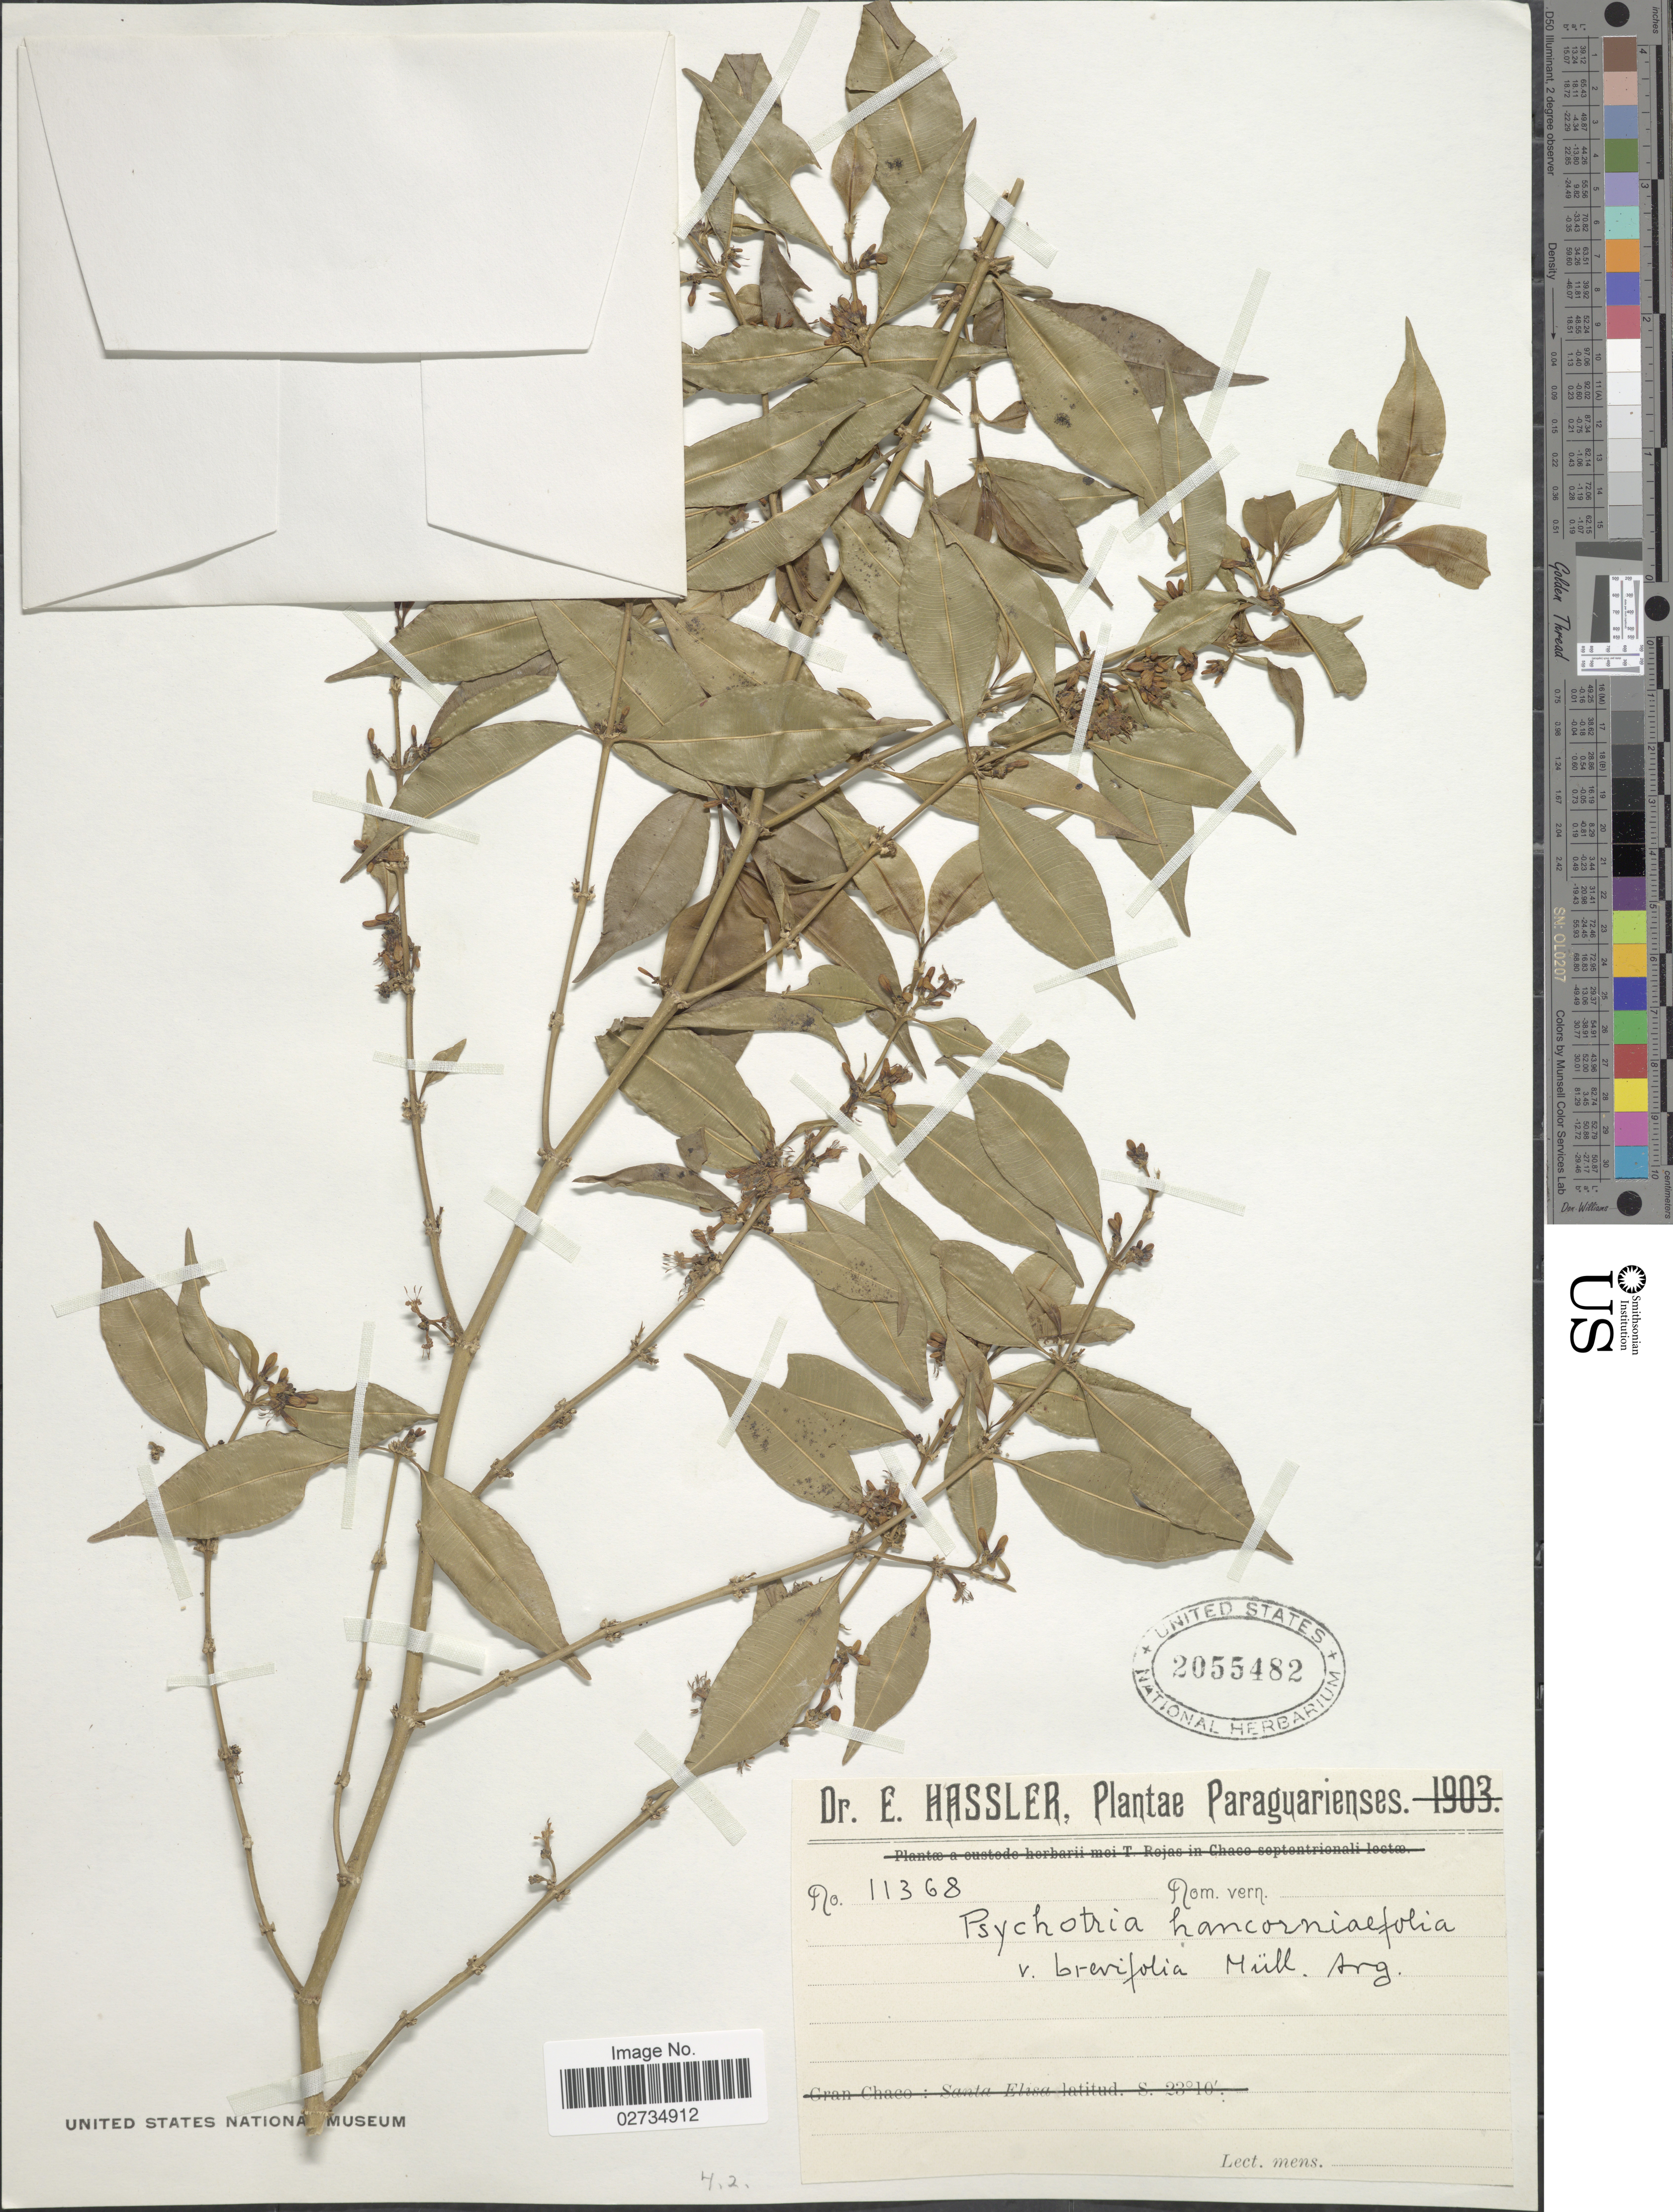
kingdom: Plantae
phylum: Tracheophyta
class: Magnoliopsida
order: Gentianales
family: Rubiaceae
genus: Psychotria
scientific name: Psychotria hancorniifolia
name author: Benth.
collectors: E. Hassler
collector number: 11368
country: Paraguay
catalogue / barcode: US 2055482